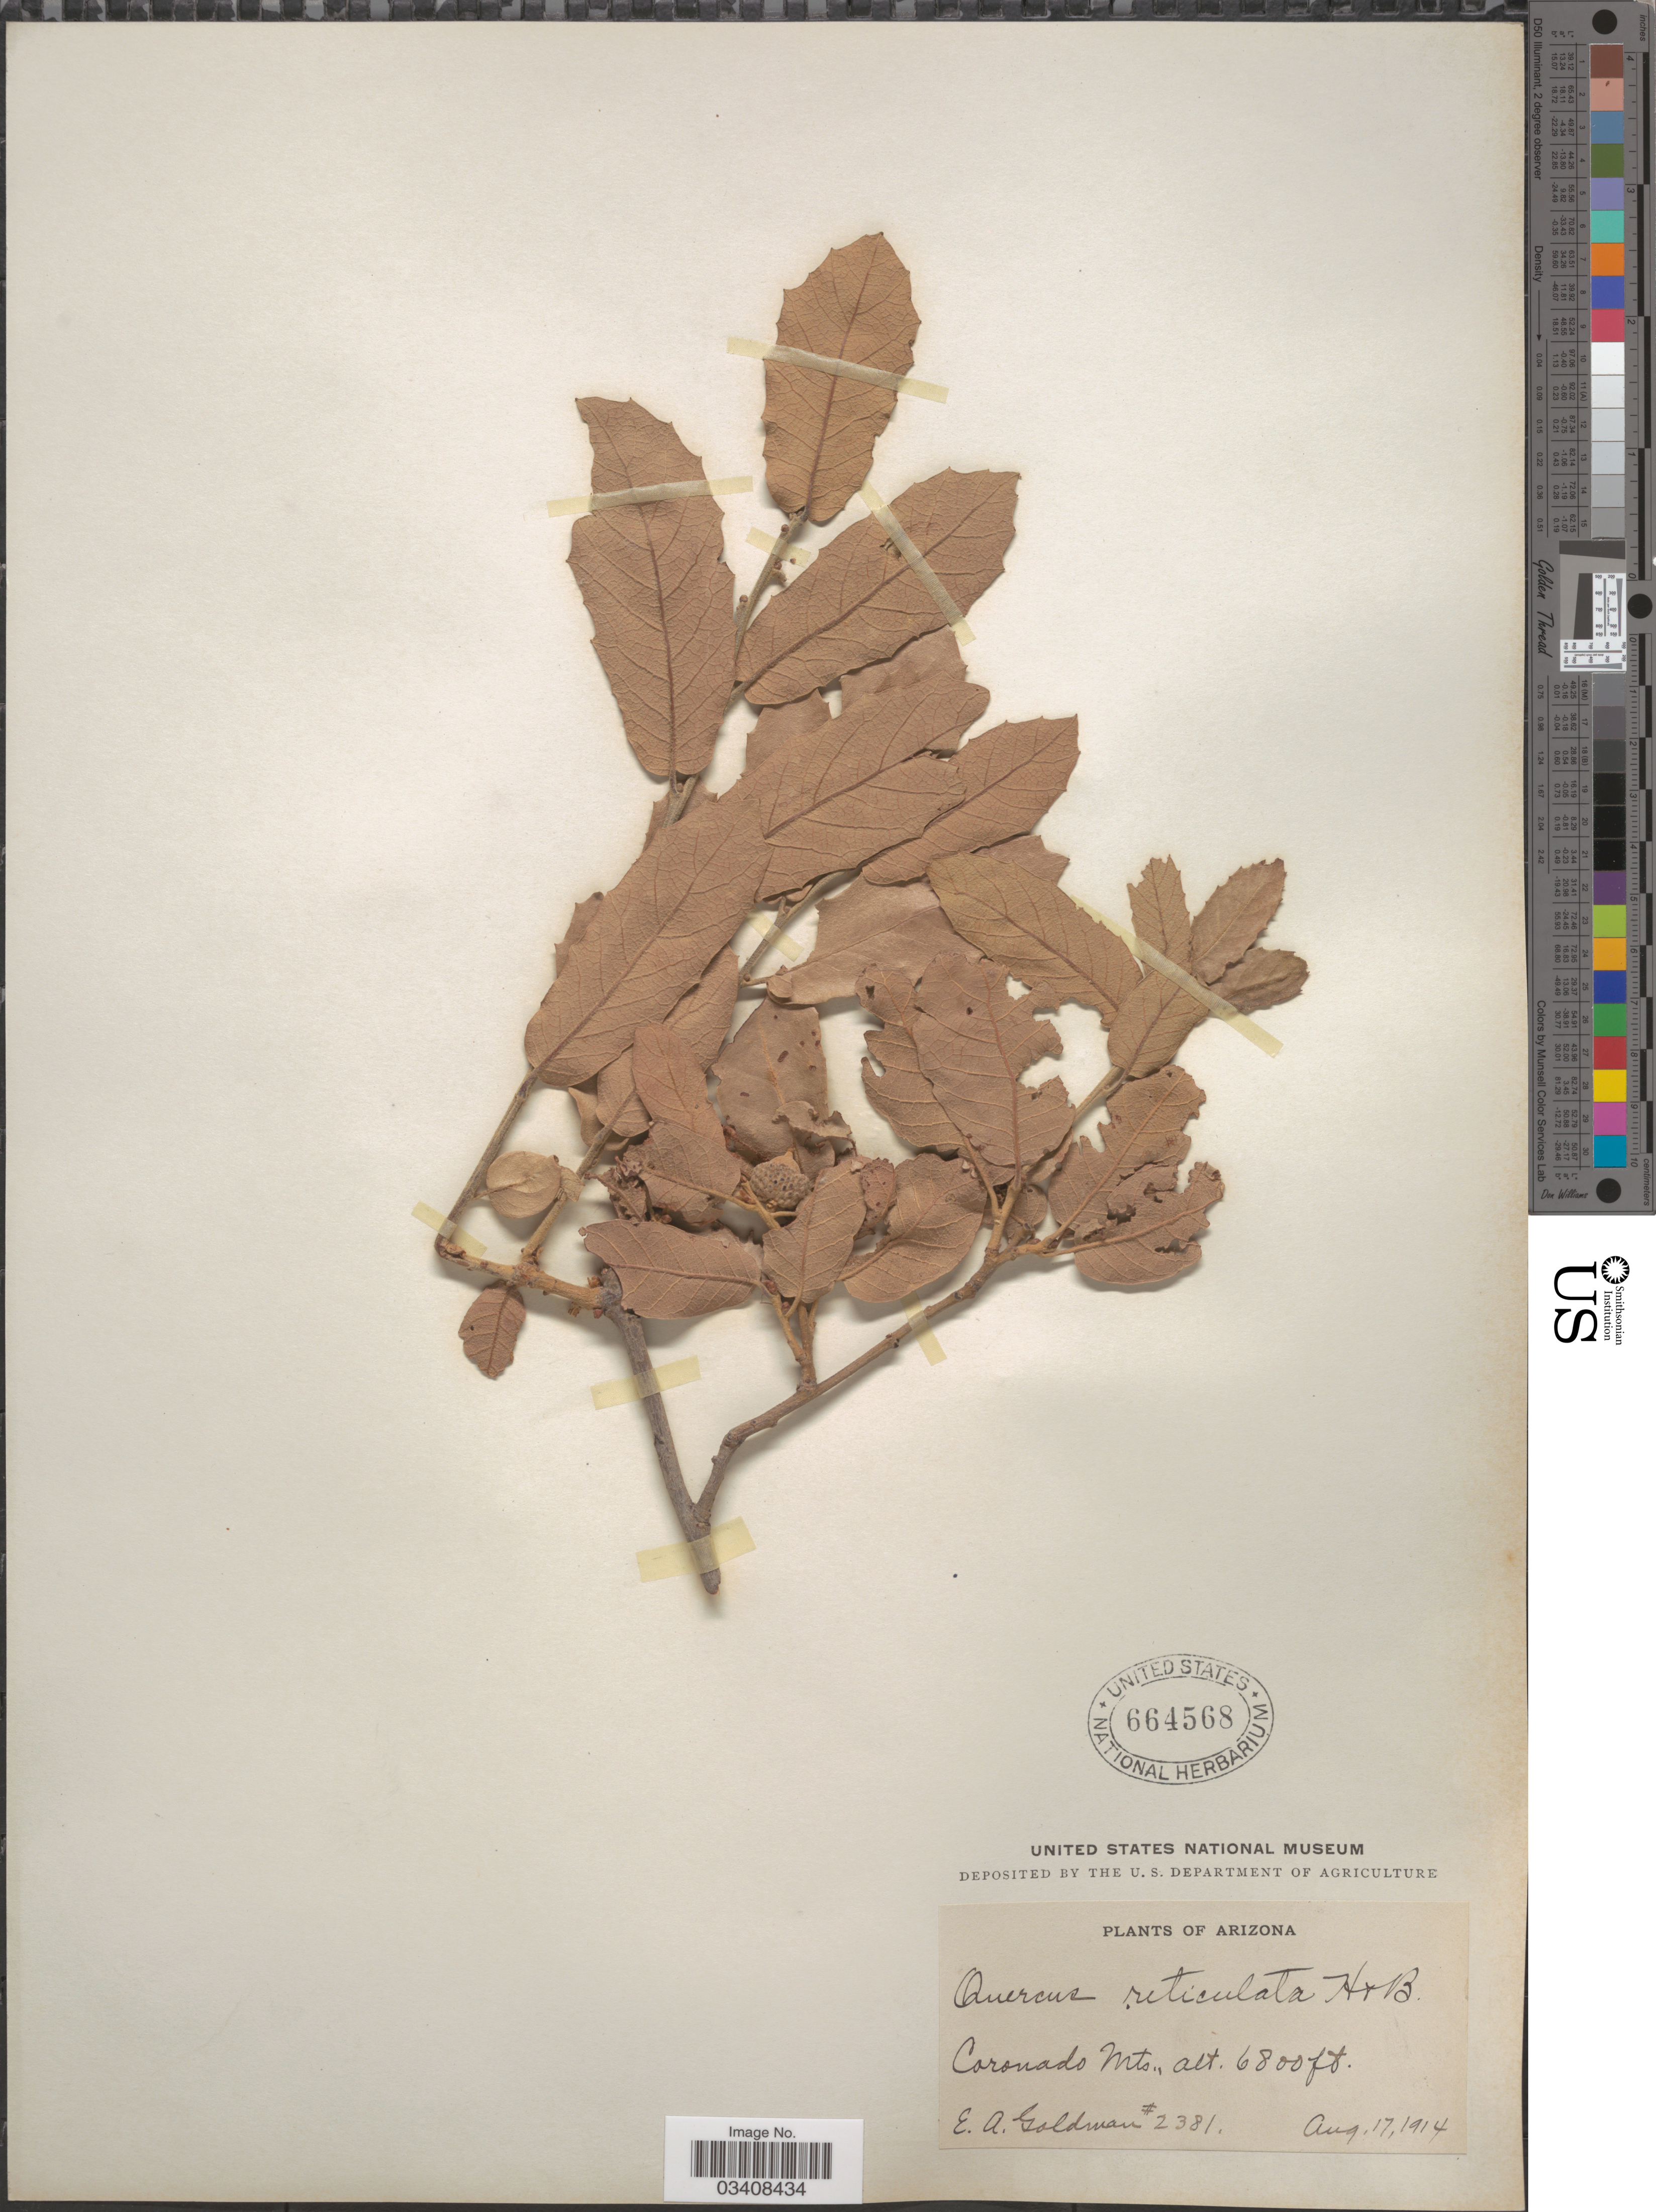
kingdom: Plantae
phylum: Tracheophyta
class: Magnoliopsida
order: Fagales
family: Fagaceae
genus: Quercus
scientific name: Quercus rugosa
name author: Née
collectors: E. A. Goldman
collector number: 2381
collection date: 1914-08-17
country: United States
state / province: Arizona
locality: Coronado Mts.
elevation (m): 2073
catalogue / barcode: US 664568